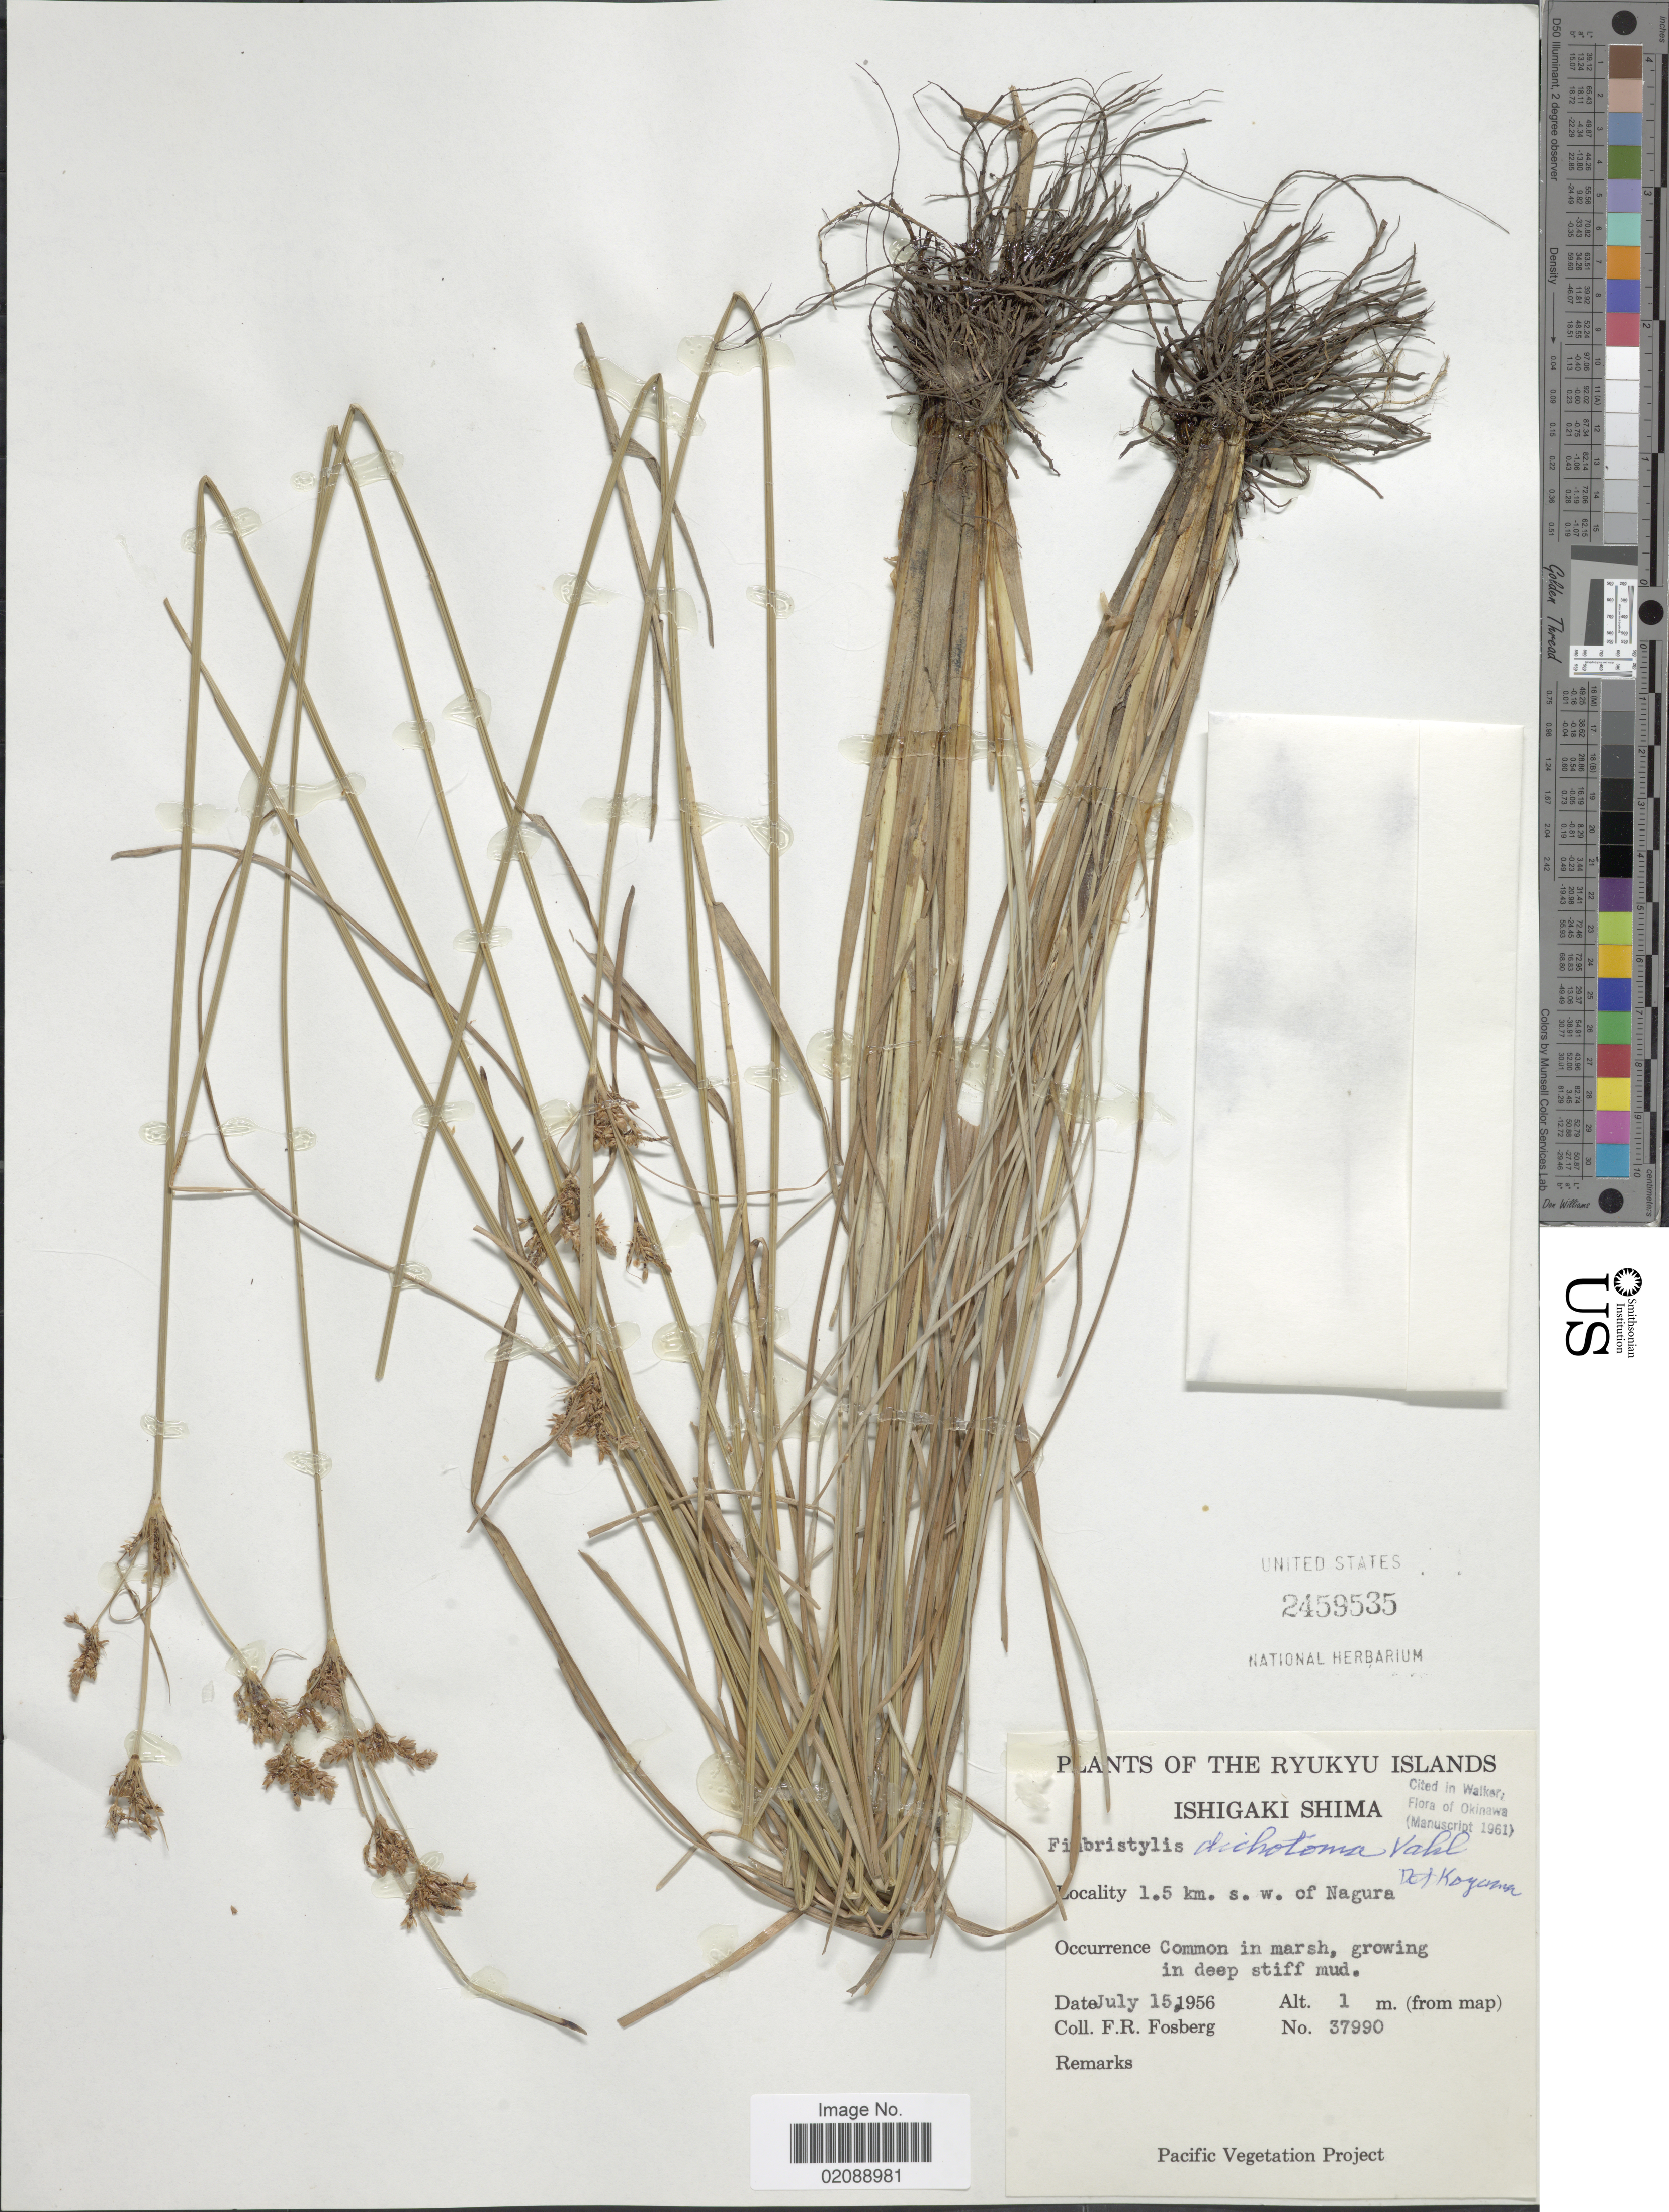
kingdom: Plantae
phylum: Tracheophyta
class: Liliopsida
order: Poales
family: Cyperaceae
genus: Fimbristylis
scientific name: Fimbristylis dichotoma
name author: (L.) Vahl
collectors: F. R. Fosberg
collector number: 37990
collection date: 1956-07-15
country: Japan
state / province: Okinawa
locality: The Ryukyu Islands, Ishigaki Shima, 1.5 km. s.w. of Nagura, common in marsh, growing in deep stiff mud.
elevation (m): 1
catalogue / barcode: US 2459535